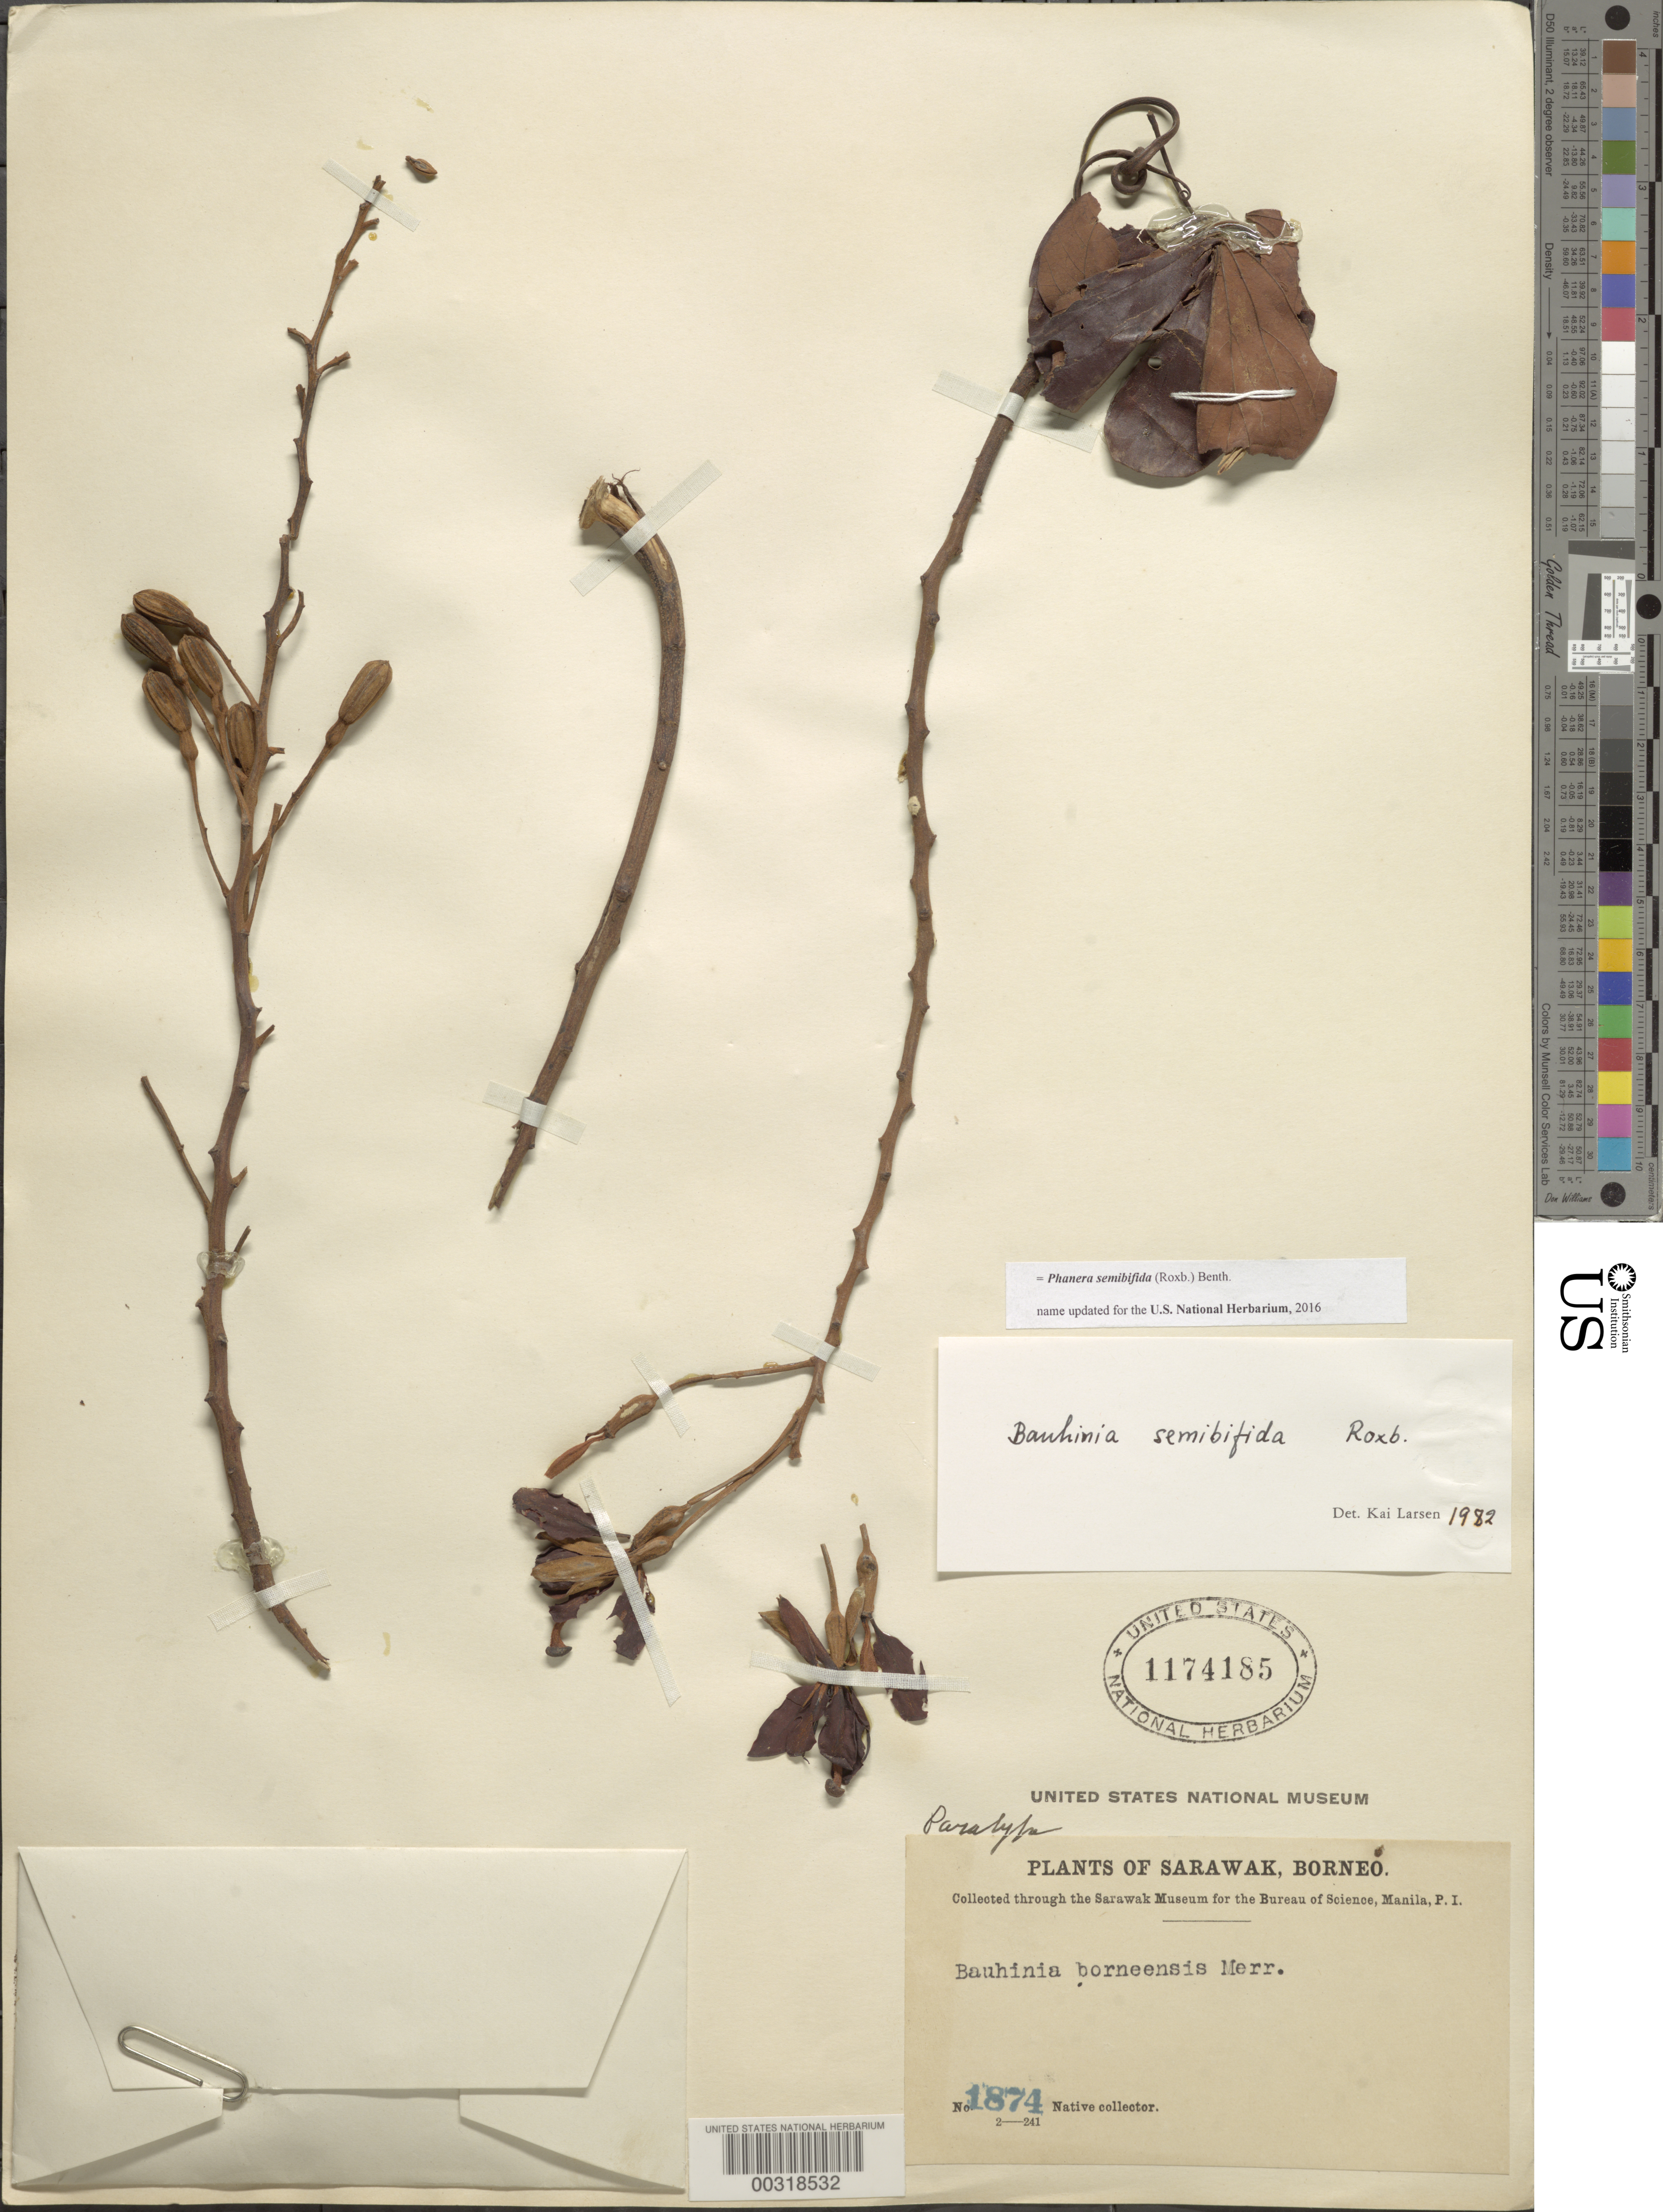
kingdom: Plantae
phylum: Tracheophyta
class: Magnoliopsida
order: Fabales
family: Fabaceae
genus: Phanera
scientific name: Phanera semibifida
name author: (Roxb.) Benth.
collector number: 1874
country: Malaysia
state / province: Sarawak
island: Borneo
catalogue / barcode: US 1174185